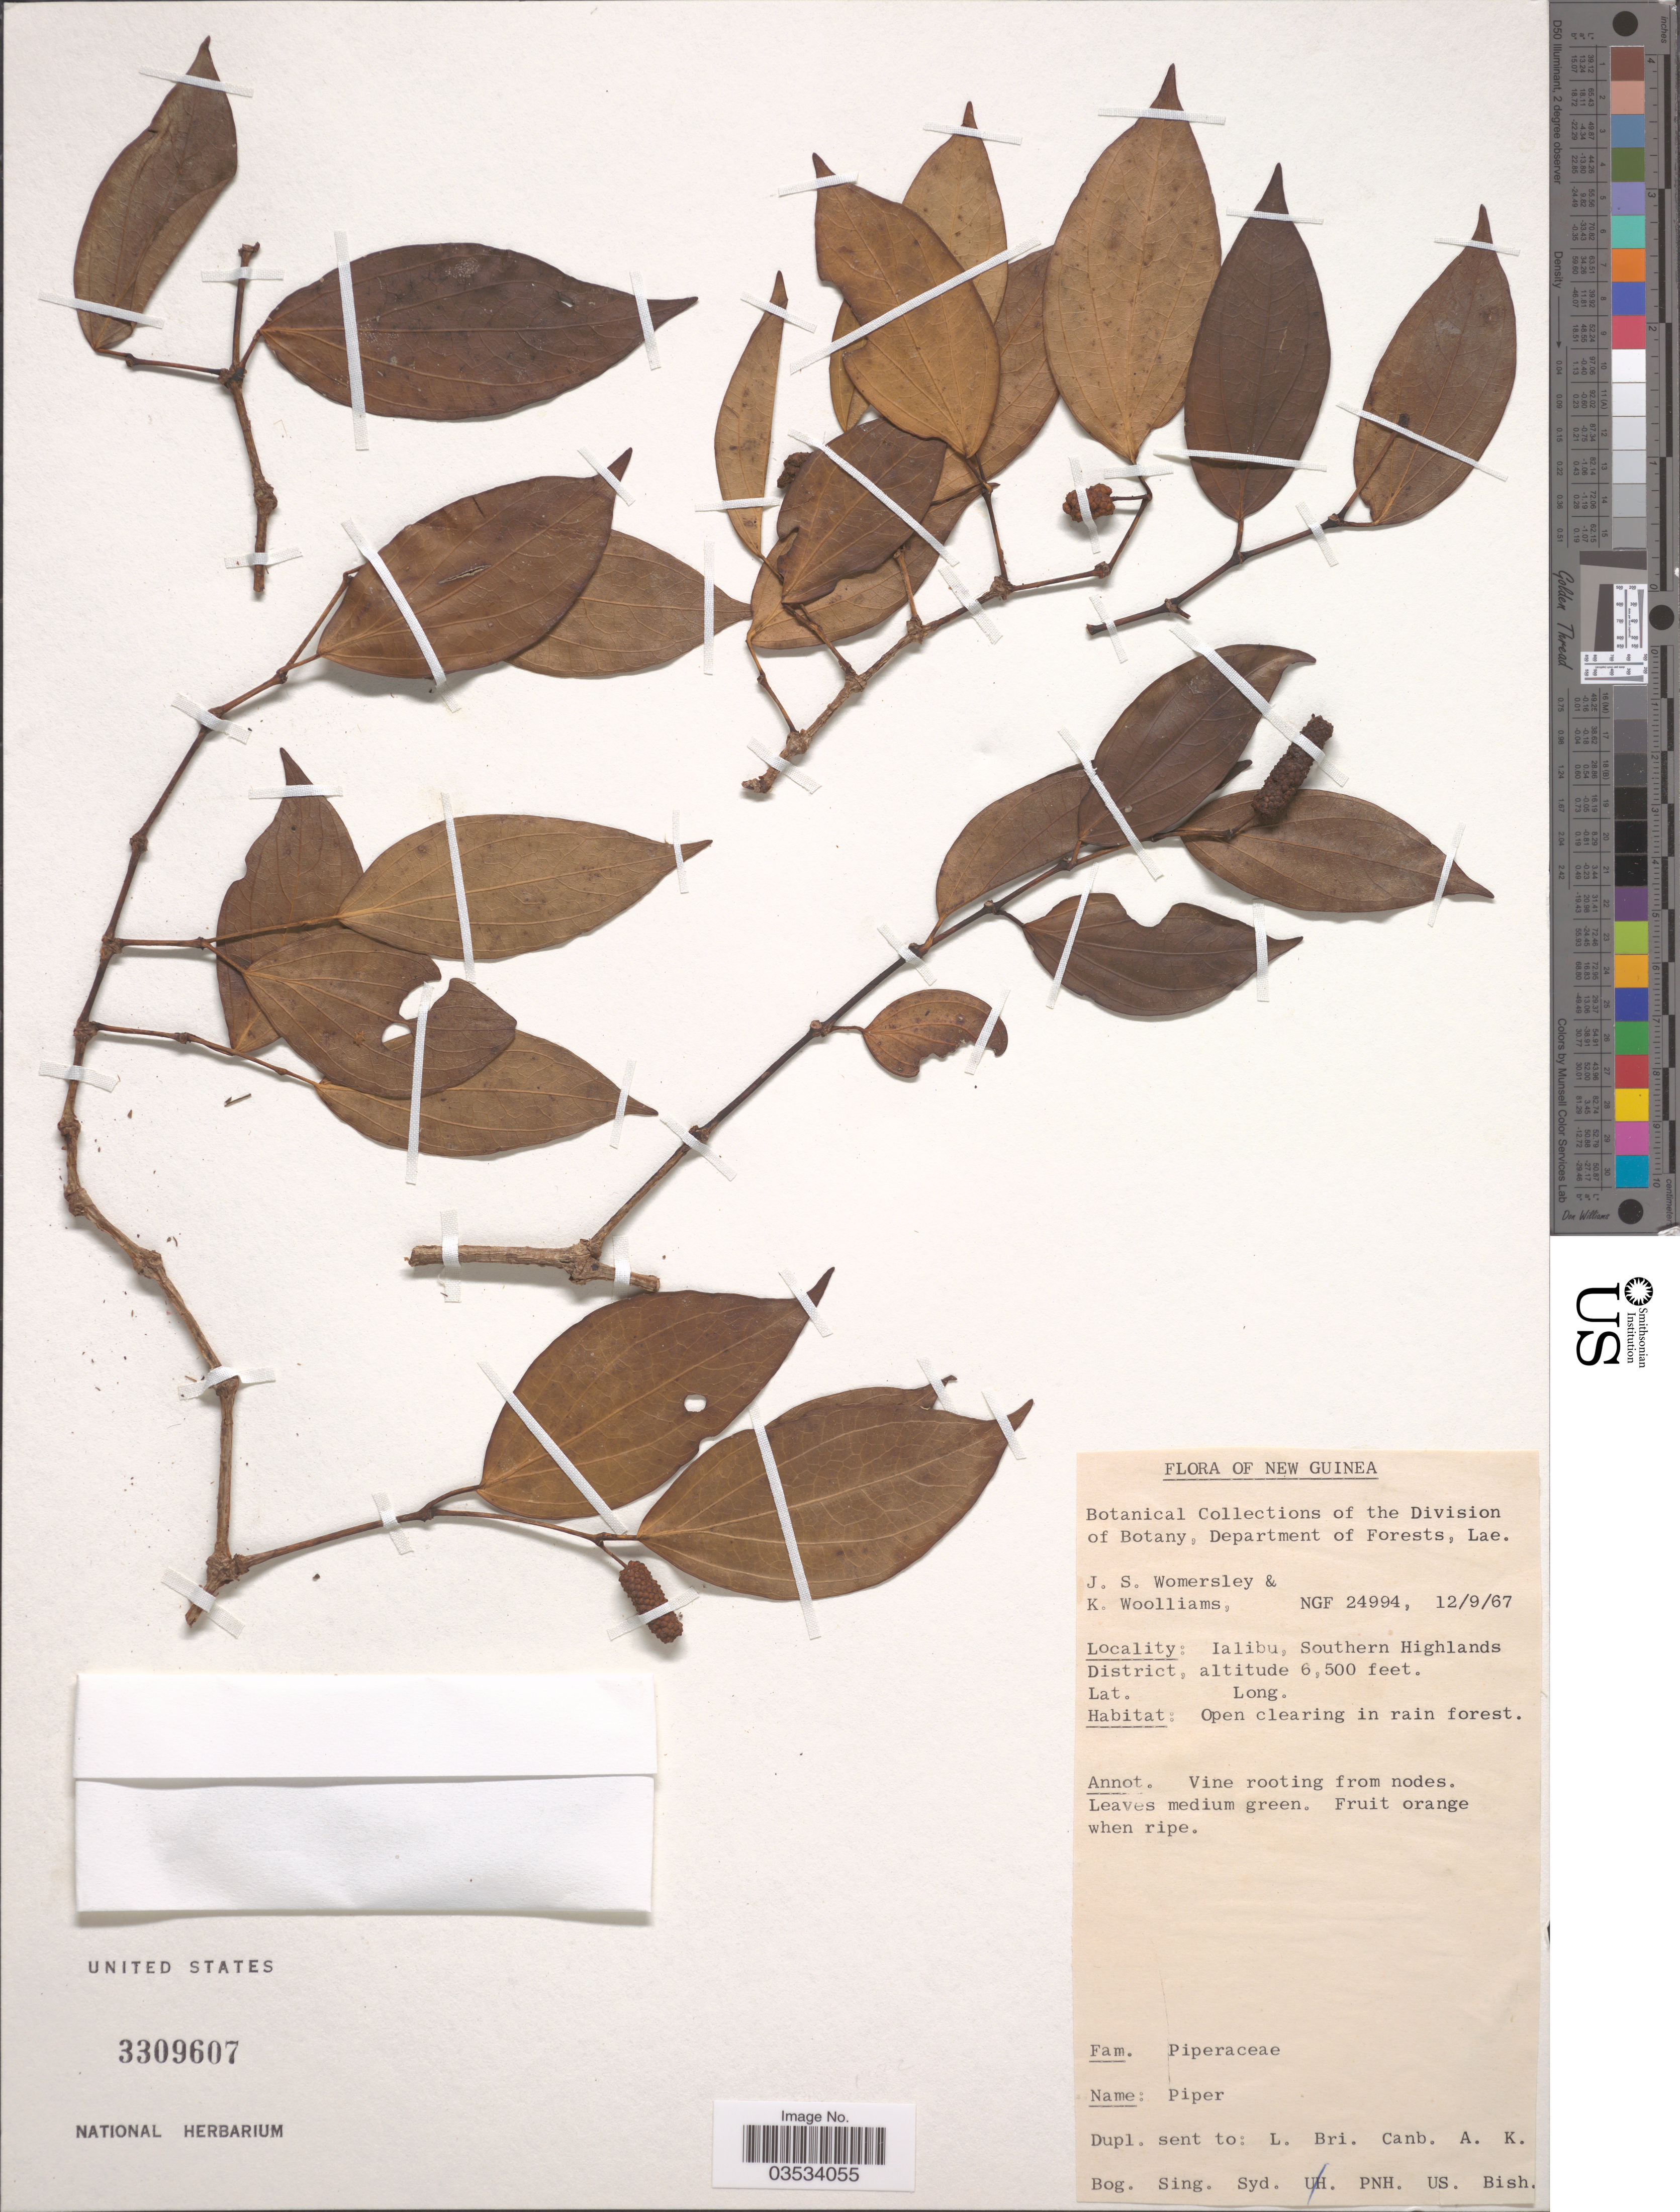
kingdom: Plantae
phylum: Tracheophyta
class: Magnoliopsida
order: Piperales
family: Piperaceae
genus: Piper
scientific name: Piper sp.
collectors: J. S. Womersley & K. Woolliams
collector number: NGF24994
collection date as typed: Transcribed d/m/y: 12/9/67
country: Papua New Guinea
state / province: Southern Highlands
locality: New Guinea. Ialibu, Southern Highlands District.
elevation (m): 1981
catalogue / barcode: US 3309607